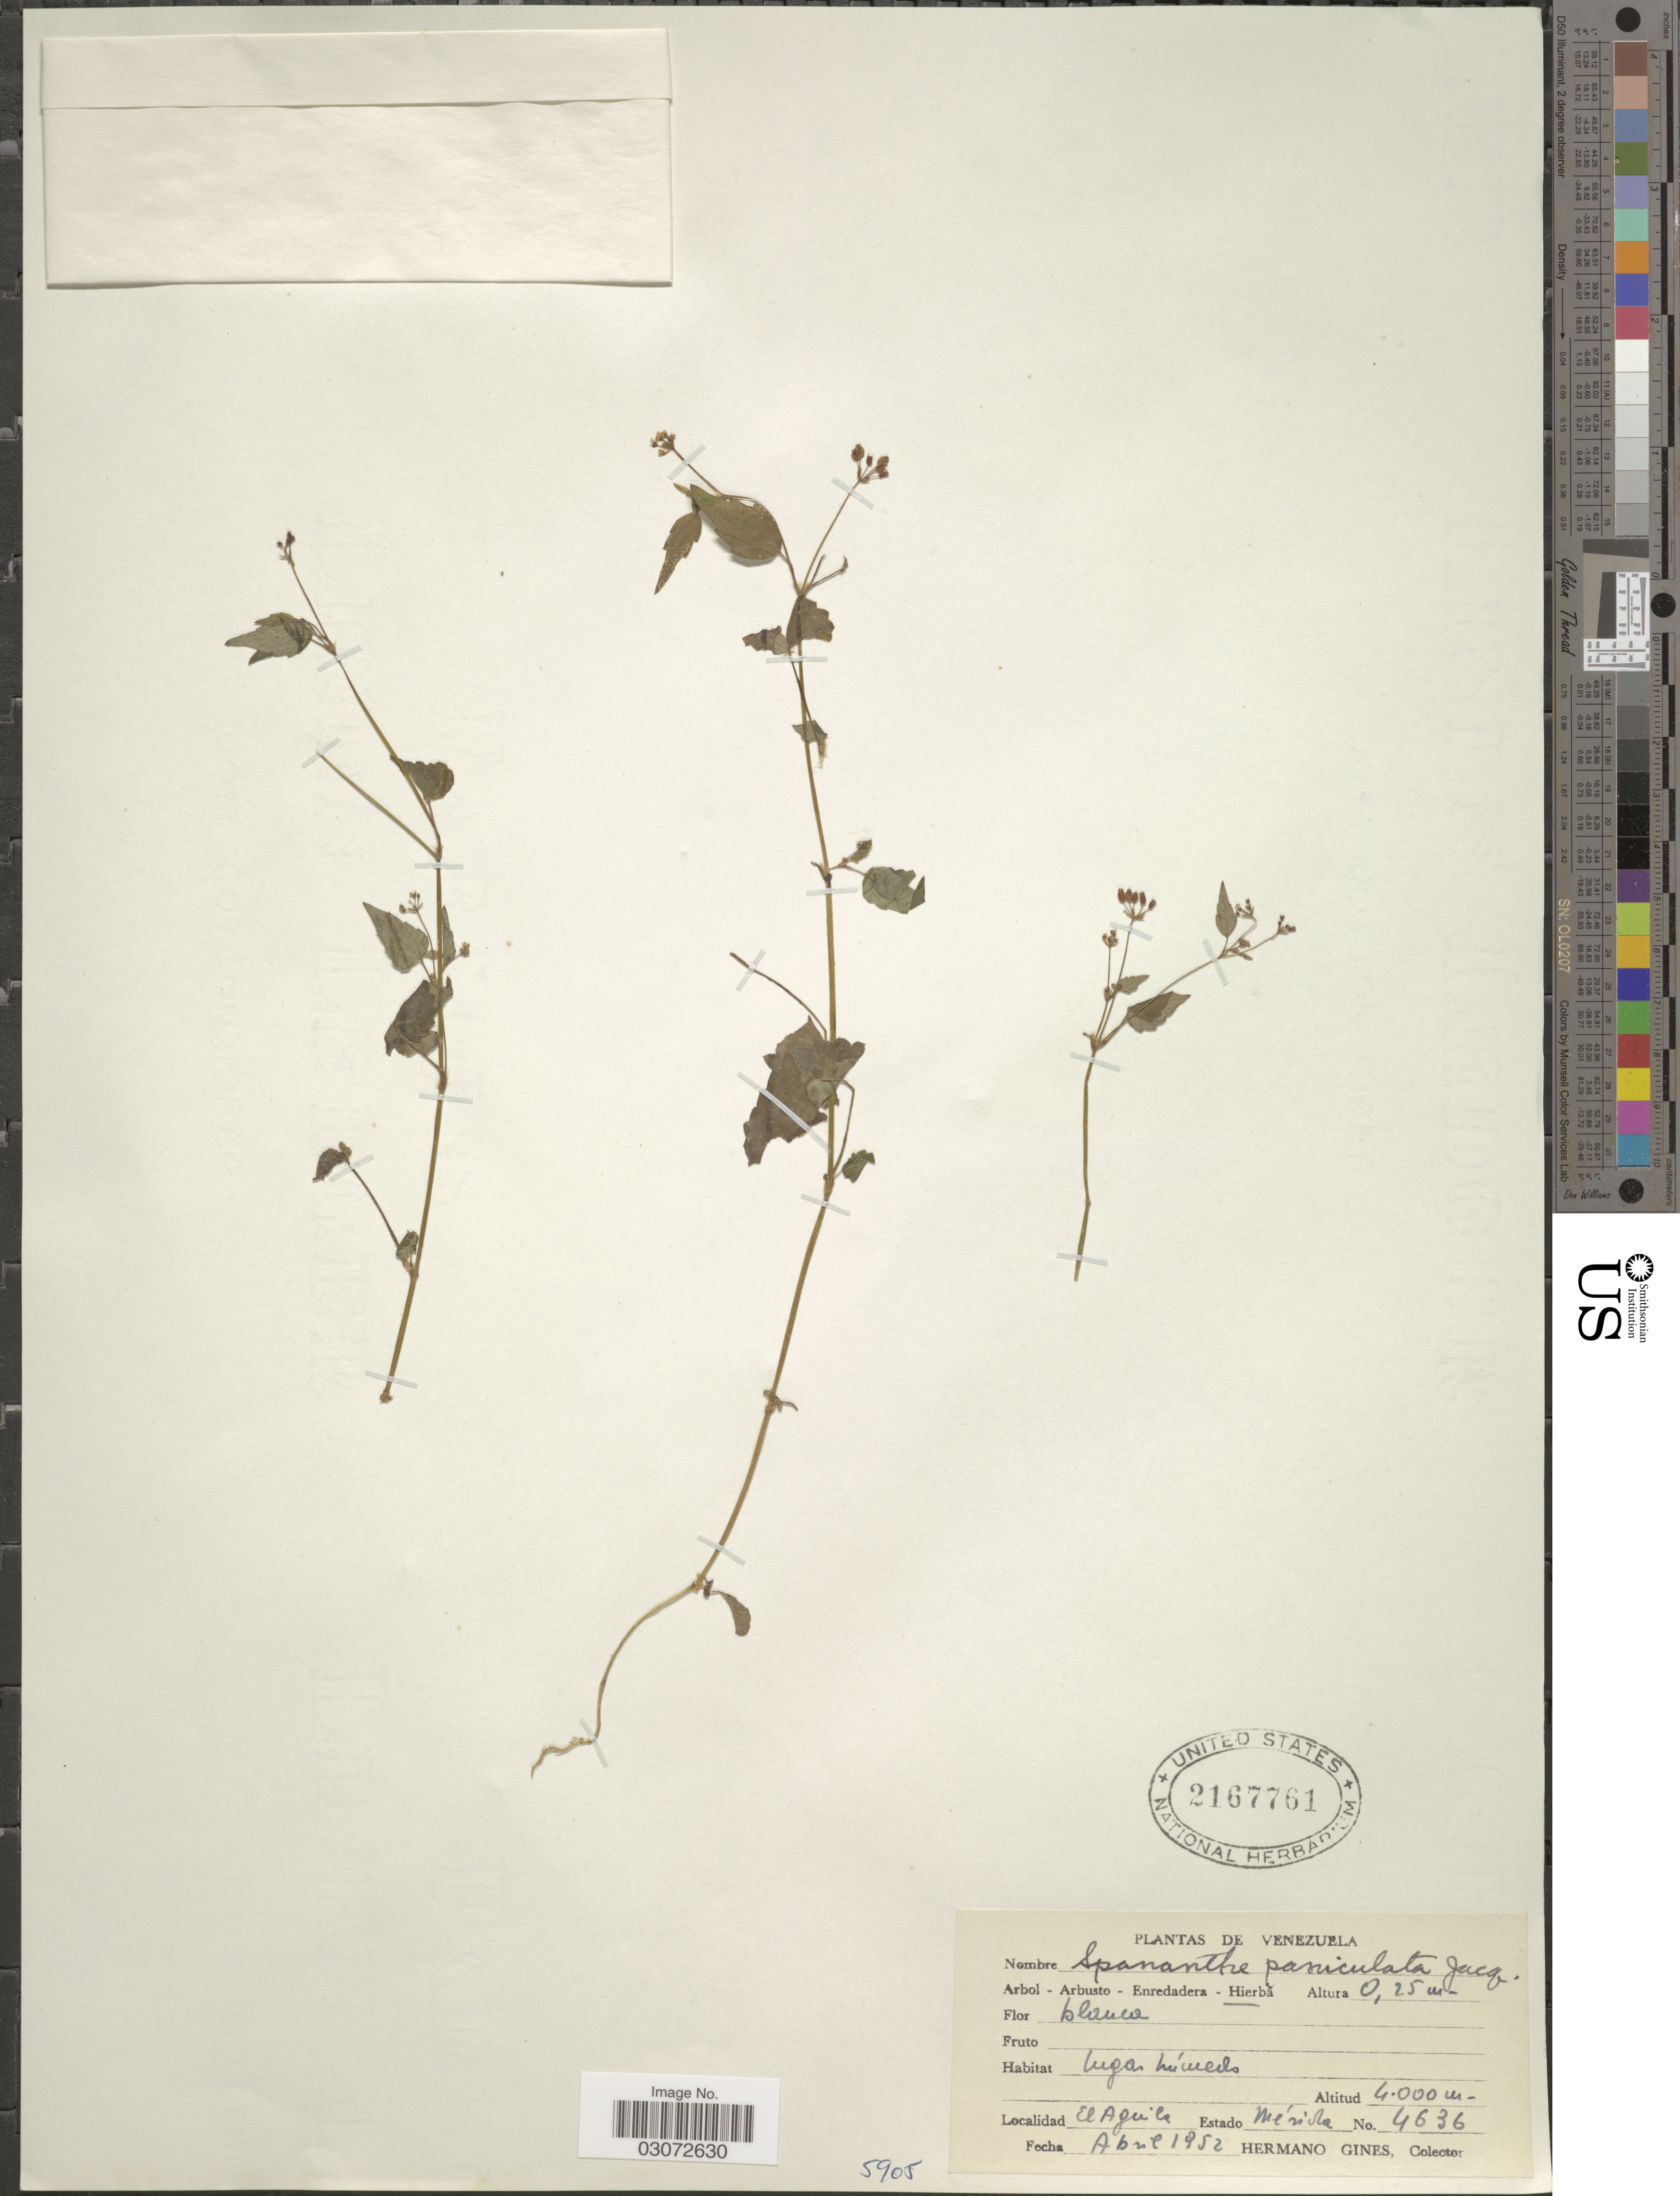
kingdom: Plantae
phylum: Tracheophyta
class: Magnoliopsida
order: Apiales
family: Apiaceae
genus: Spananthe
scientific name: Spananthe paniculata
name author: Jacq.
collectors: Bro. Gines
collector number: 4636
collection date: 1952-04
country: Venezuela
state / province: Mérida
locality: El Aguila.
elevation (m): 4000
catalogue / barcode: US 2167761